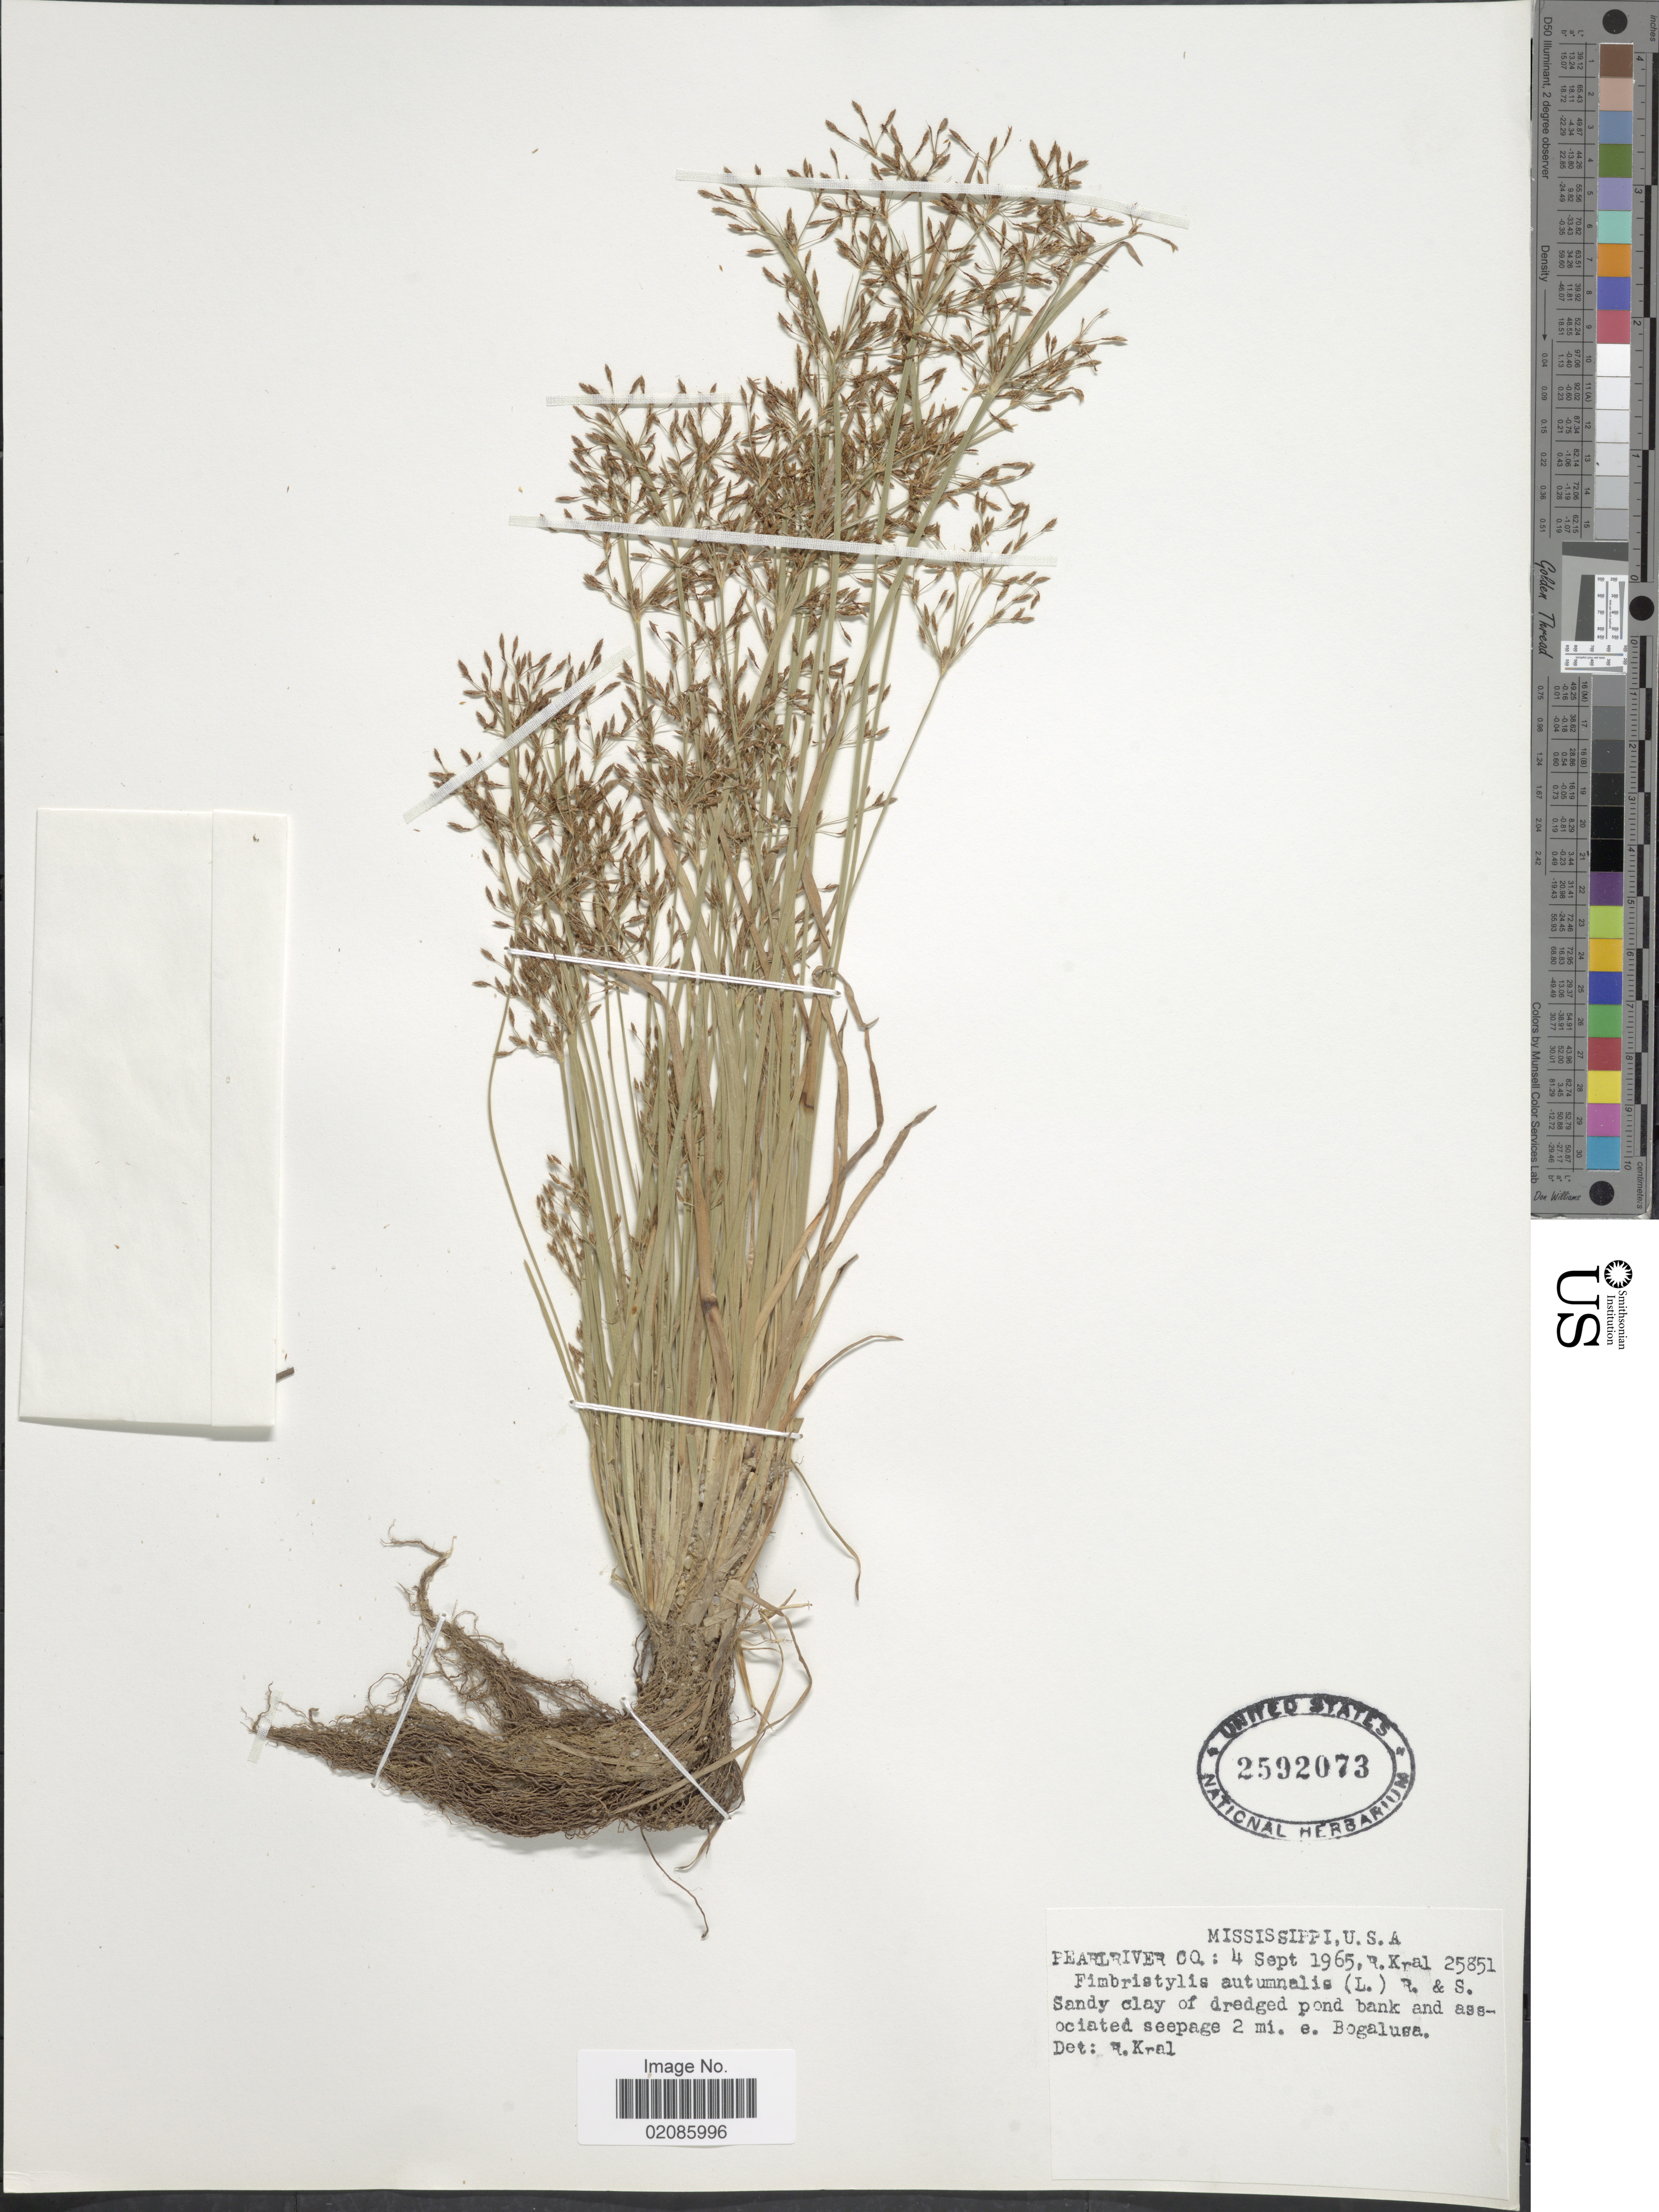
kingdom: Plantae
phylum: Tracheophyta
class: Liliopsida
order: Poales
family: Cyperaceae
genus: Fimbristylis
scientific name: Fimbristylis autumnalis (L.) Roem. & Schult.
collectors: R. Kral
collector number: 25851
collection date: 1965-09-04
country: United States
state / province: Mississippi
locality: Pearlriver Co. Sandy clay of dredged pond bank and associated seepage 2 mi. e. Bogalusa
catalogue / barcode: US 2592073